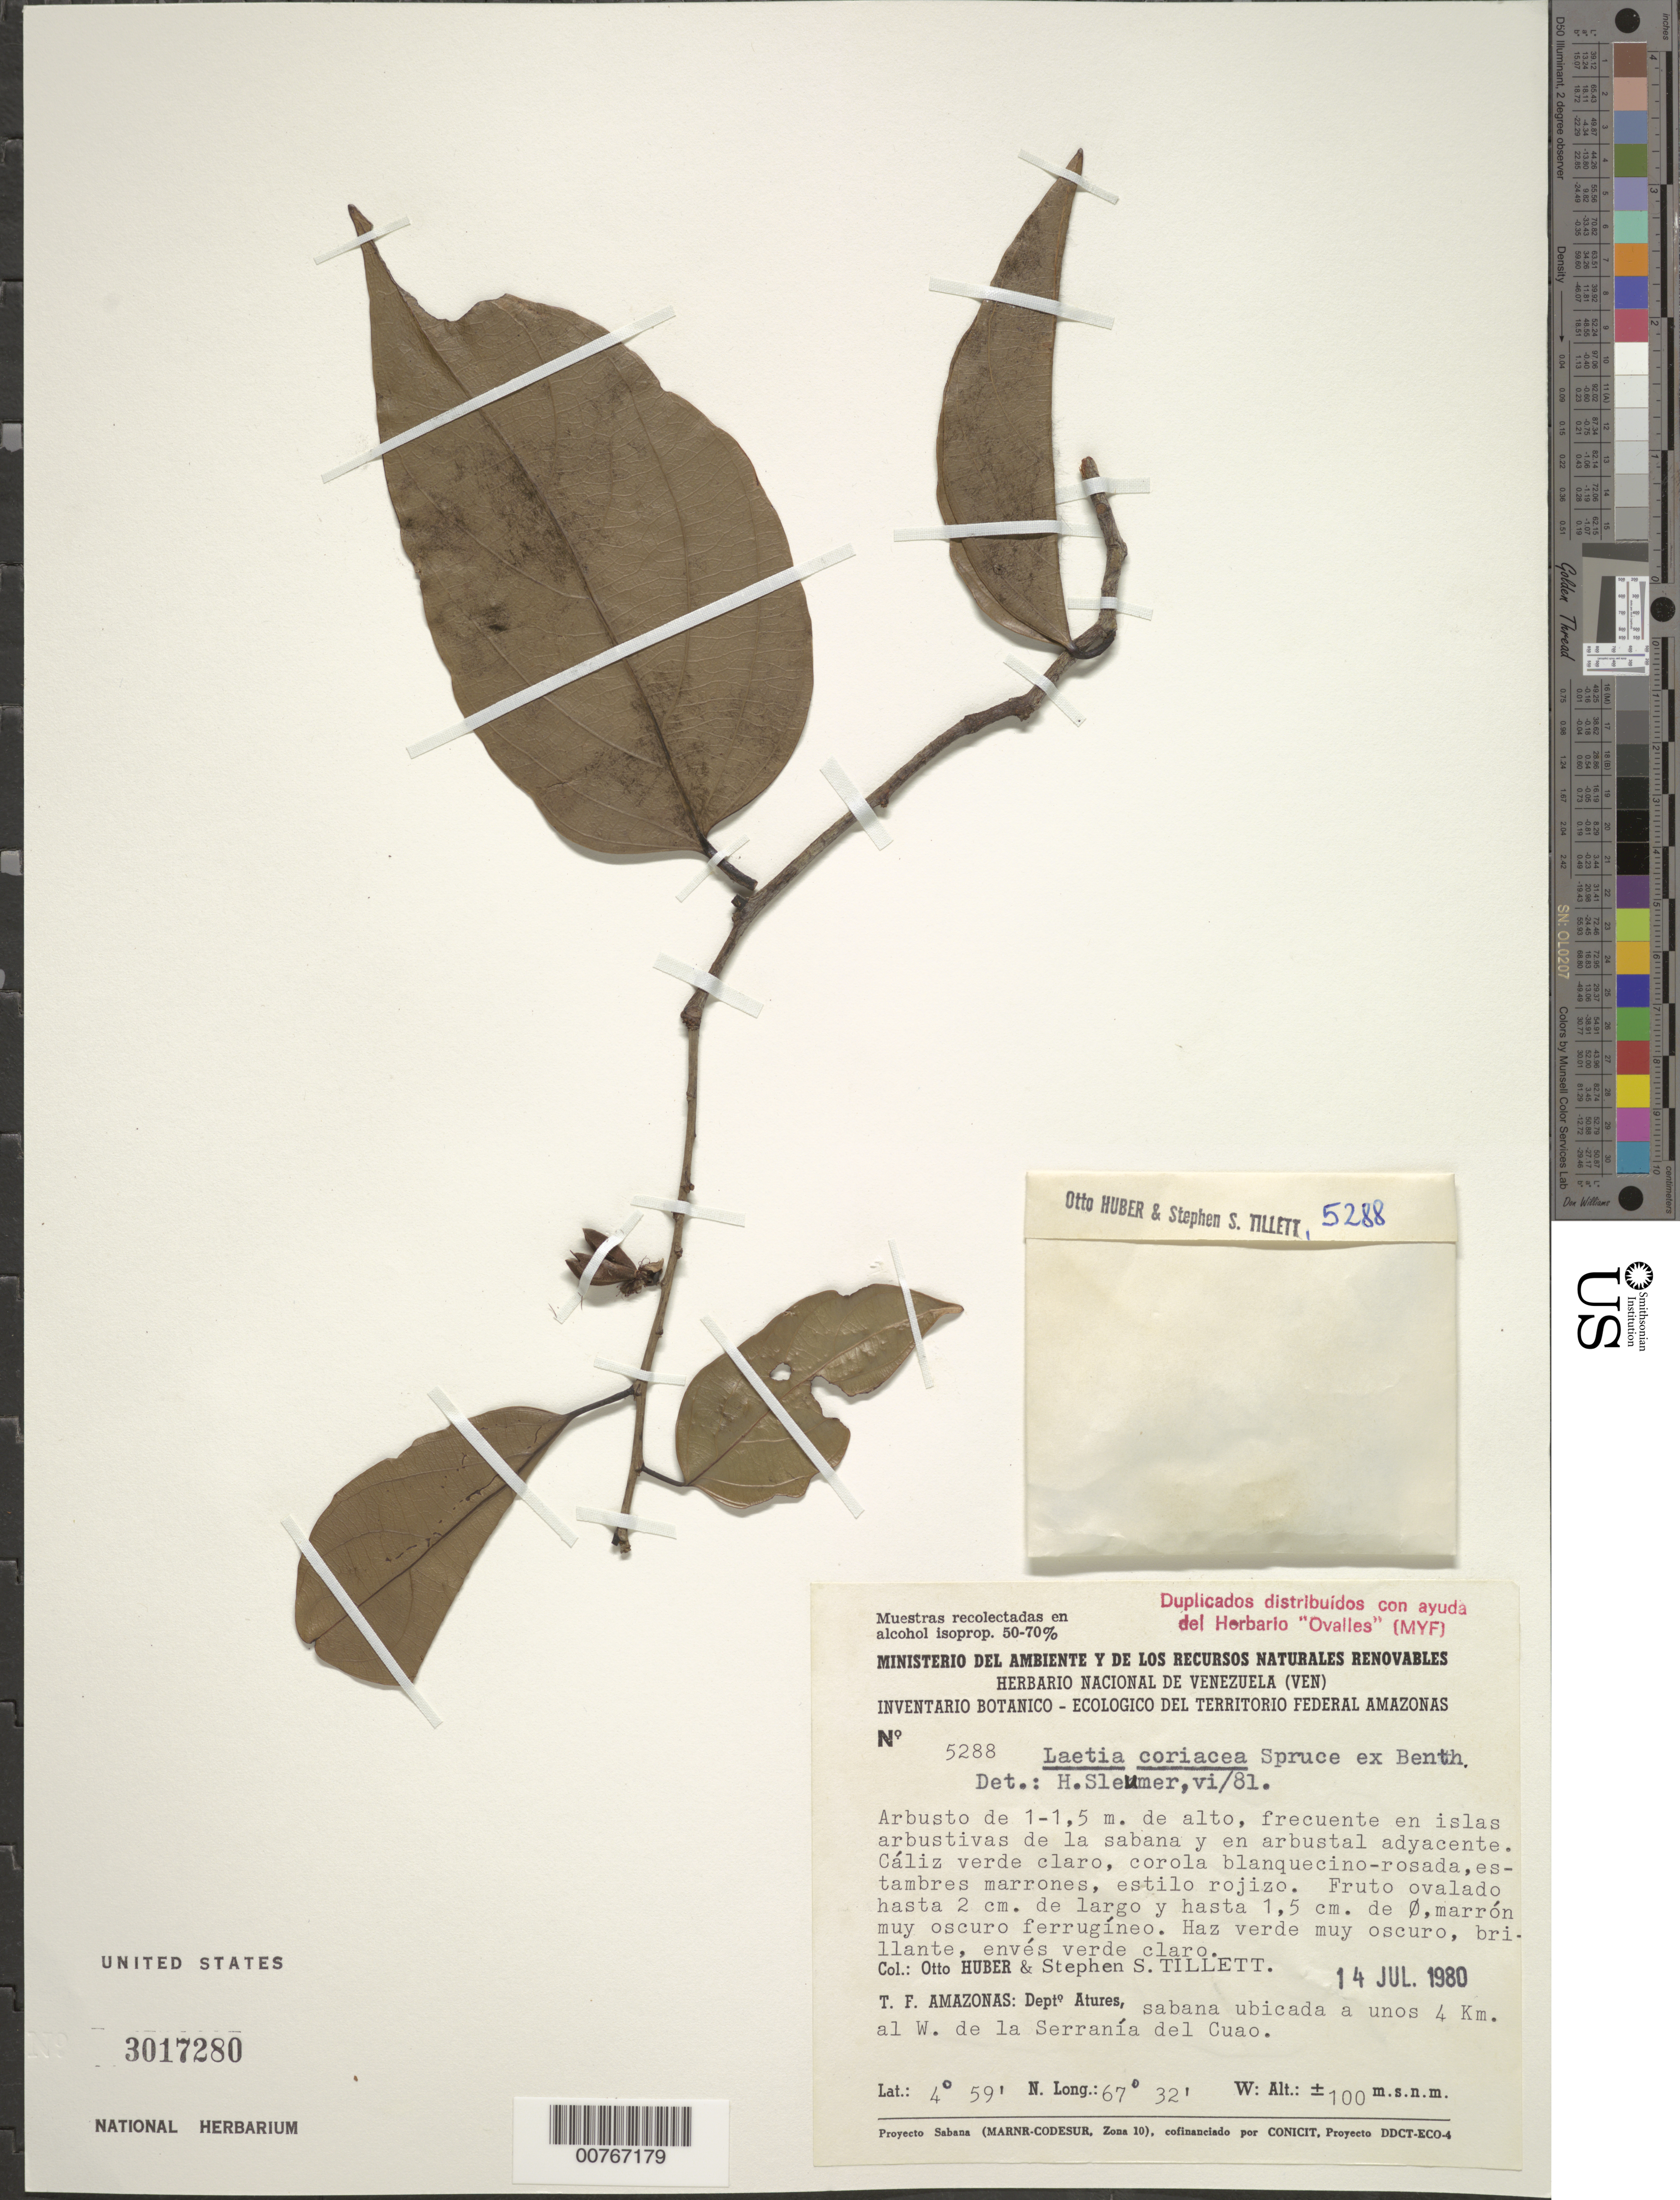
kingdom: Plantae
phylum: Tracheophyta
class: Magnoliopsida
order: Malpighiales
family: Salicaceae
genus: Irenodendron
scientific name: Irenodendron coriaceum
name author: (Spruce ex Benth.) M.H. Alford & Dement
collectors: O. Huber & S. S. Tillett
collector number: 5288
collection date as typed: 14-Jul-80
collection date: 1980-07-14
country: Venezuela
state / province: Amazonas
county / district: Atures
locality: Serranía del Cuao, 4 km W of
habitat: Savanna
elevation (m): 100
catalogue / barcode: US 3017280